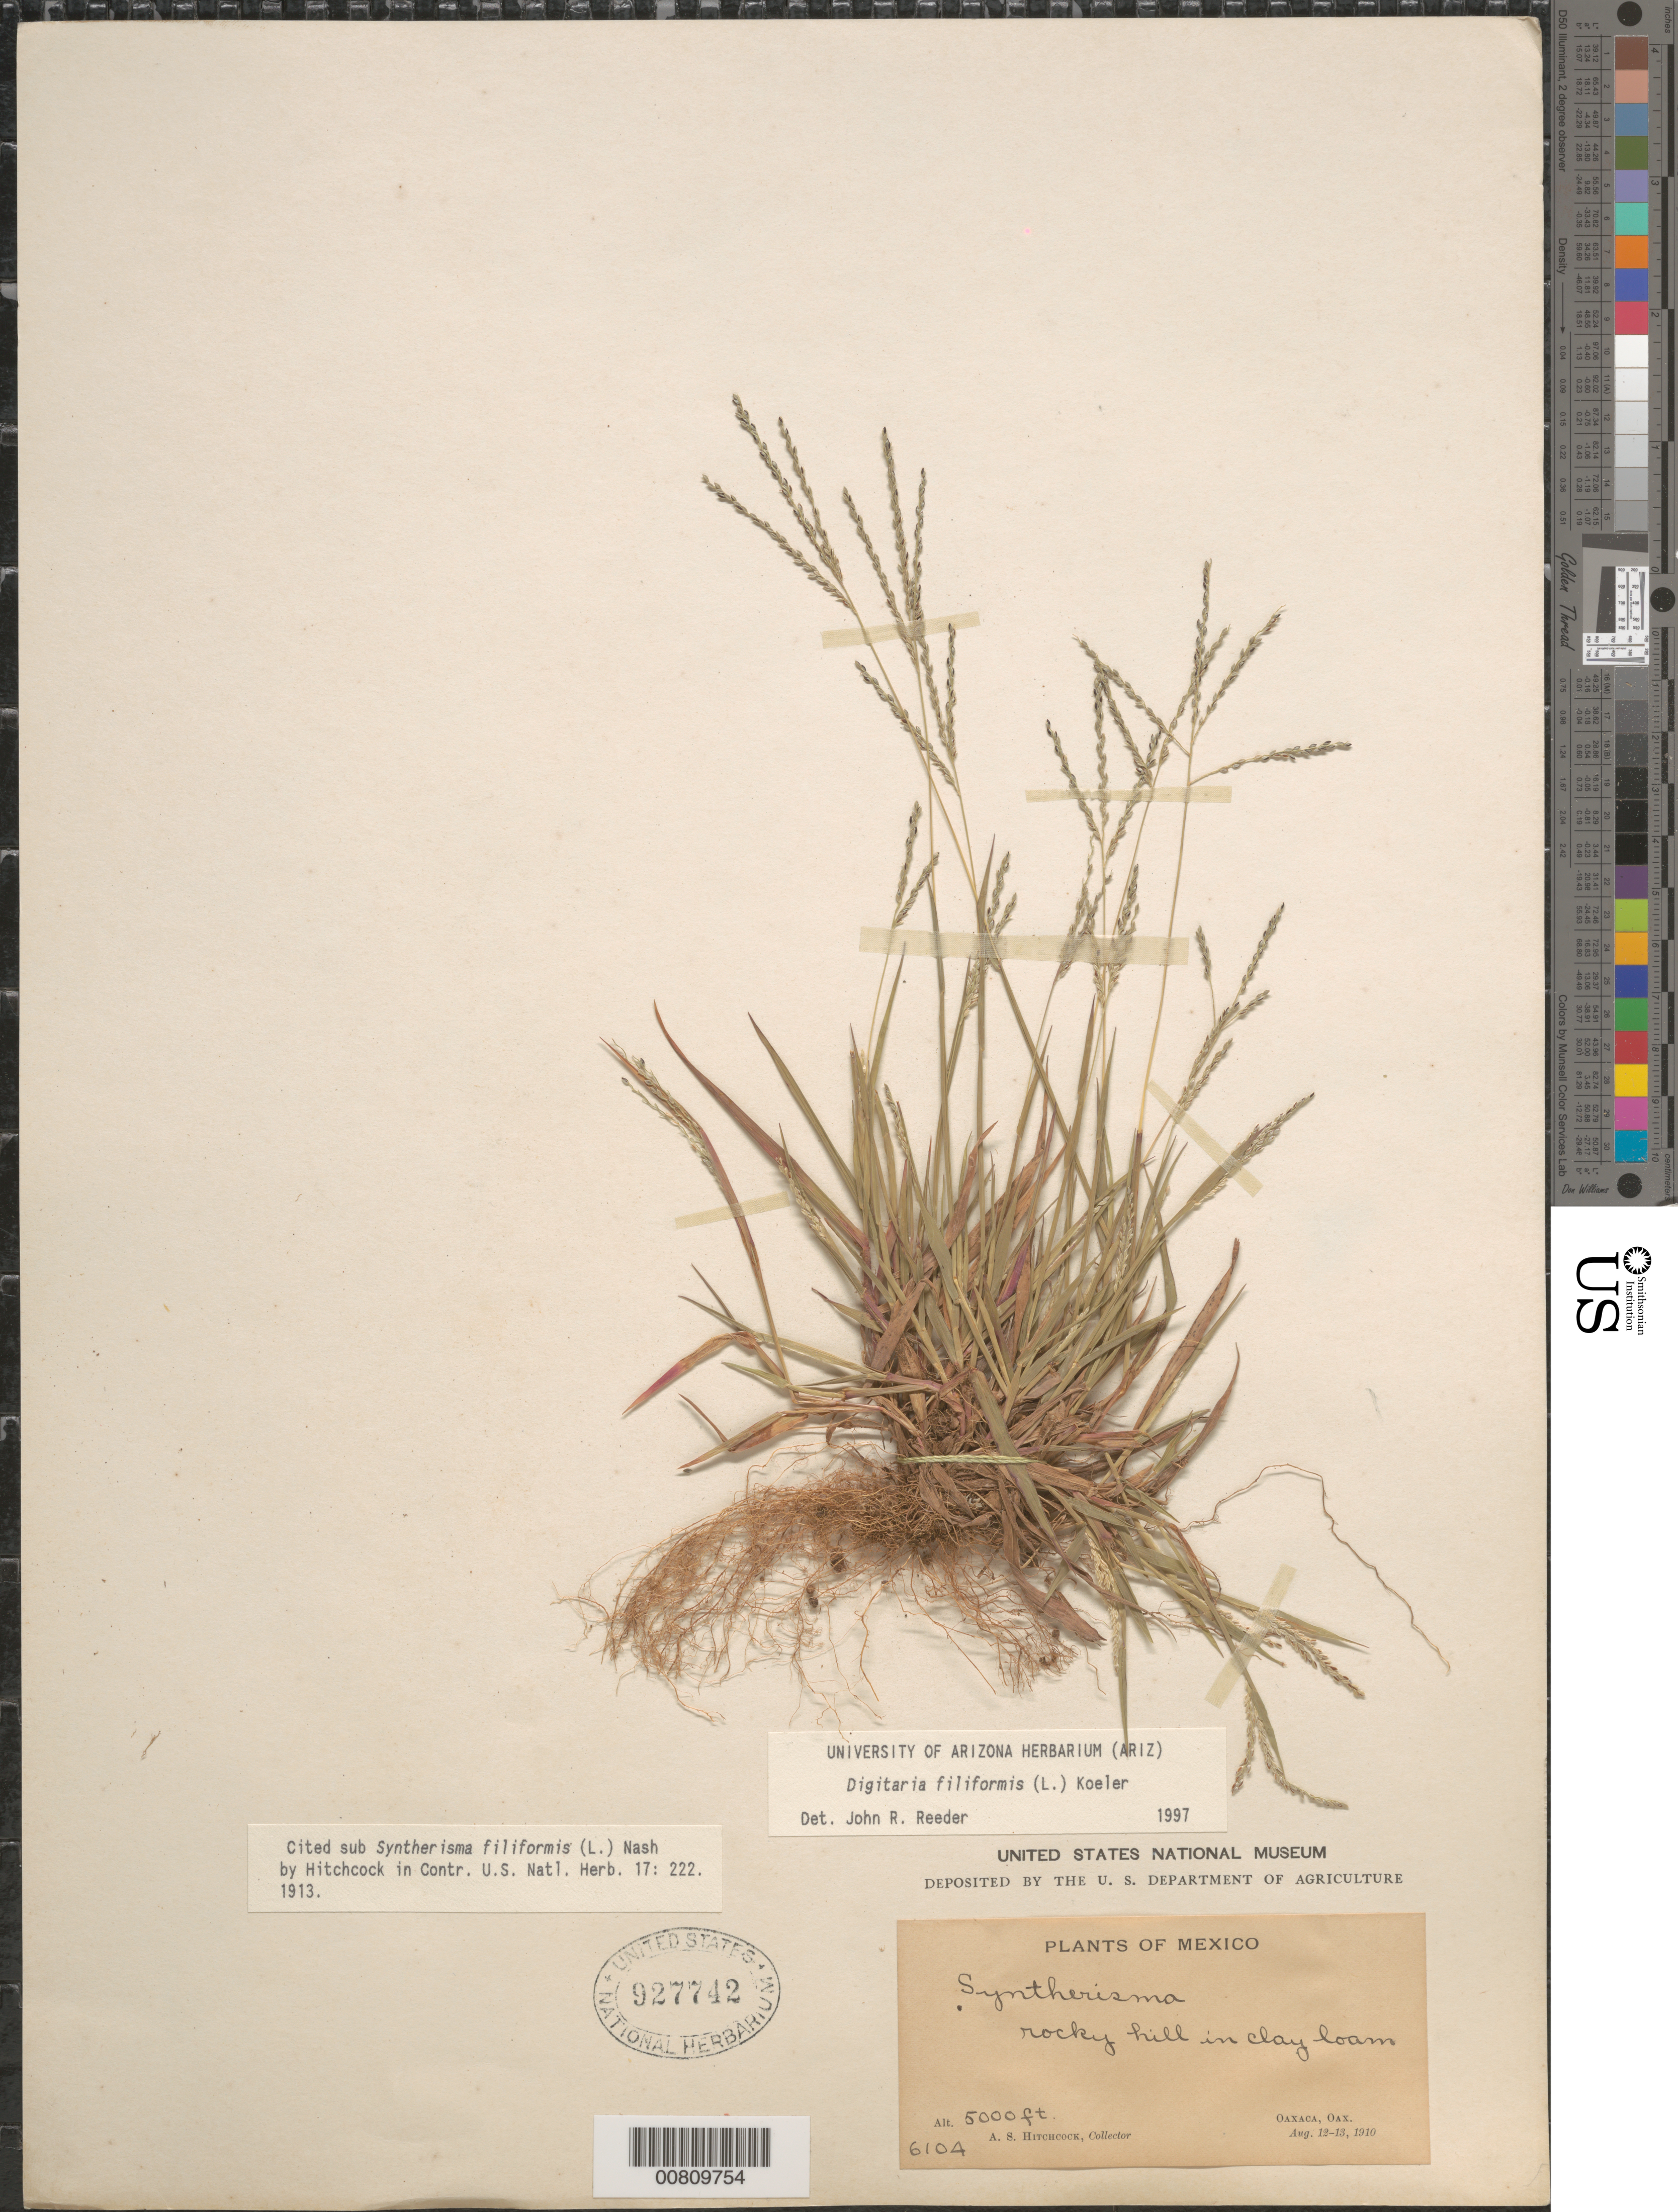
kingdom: Plantae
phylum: Tracheophyta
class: Liliopsida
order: Poales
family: Poaceae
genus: Digitaria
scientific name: Digitaria filiformis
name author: (L.) Koeler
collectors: A. S. Hitchcock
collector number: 6104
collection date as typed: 12 Aug 1910 to 13 Aug 1910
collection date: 1910-08-12/1910-08-13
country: Mexico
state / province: Oaxaca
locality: Oaxaca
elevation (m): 1524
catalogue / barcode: US 927742